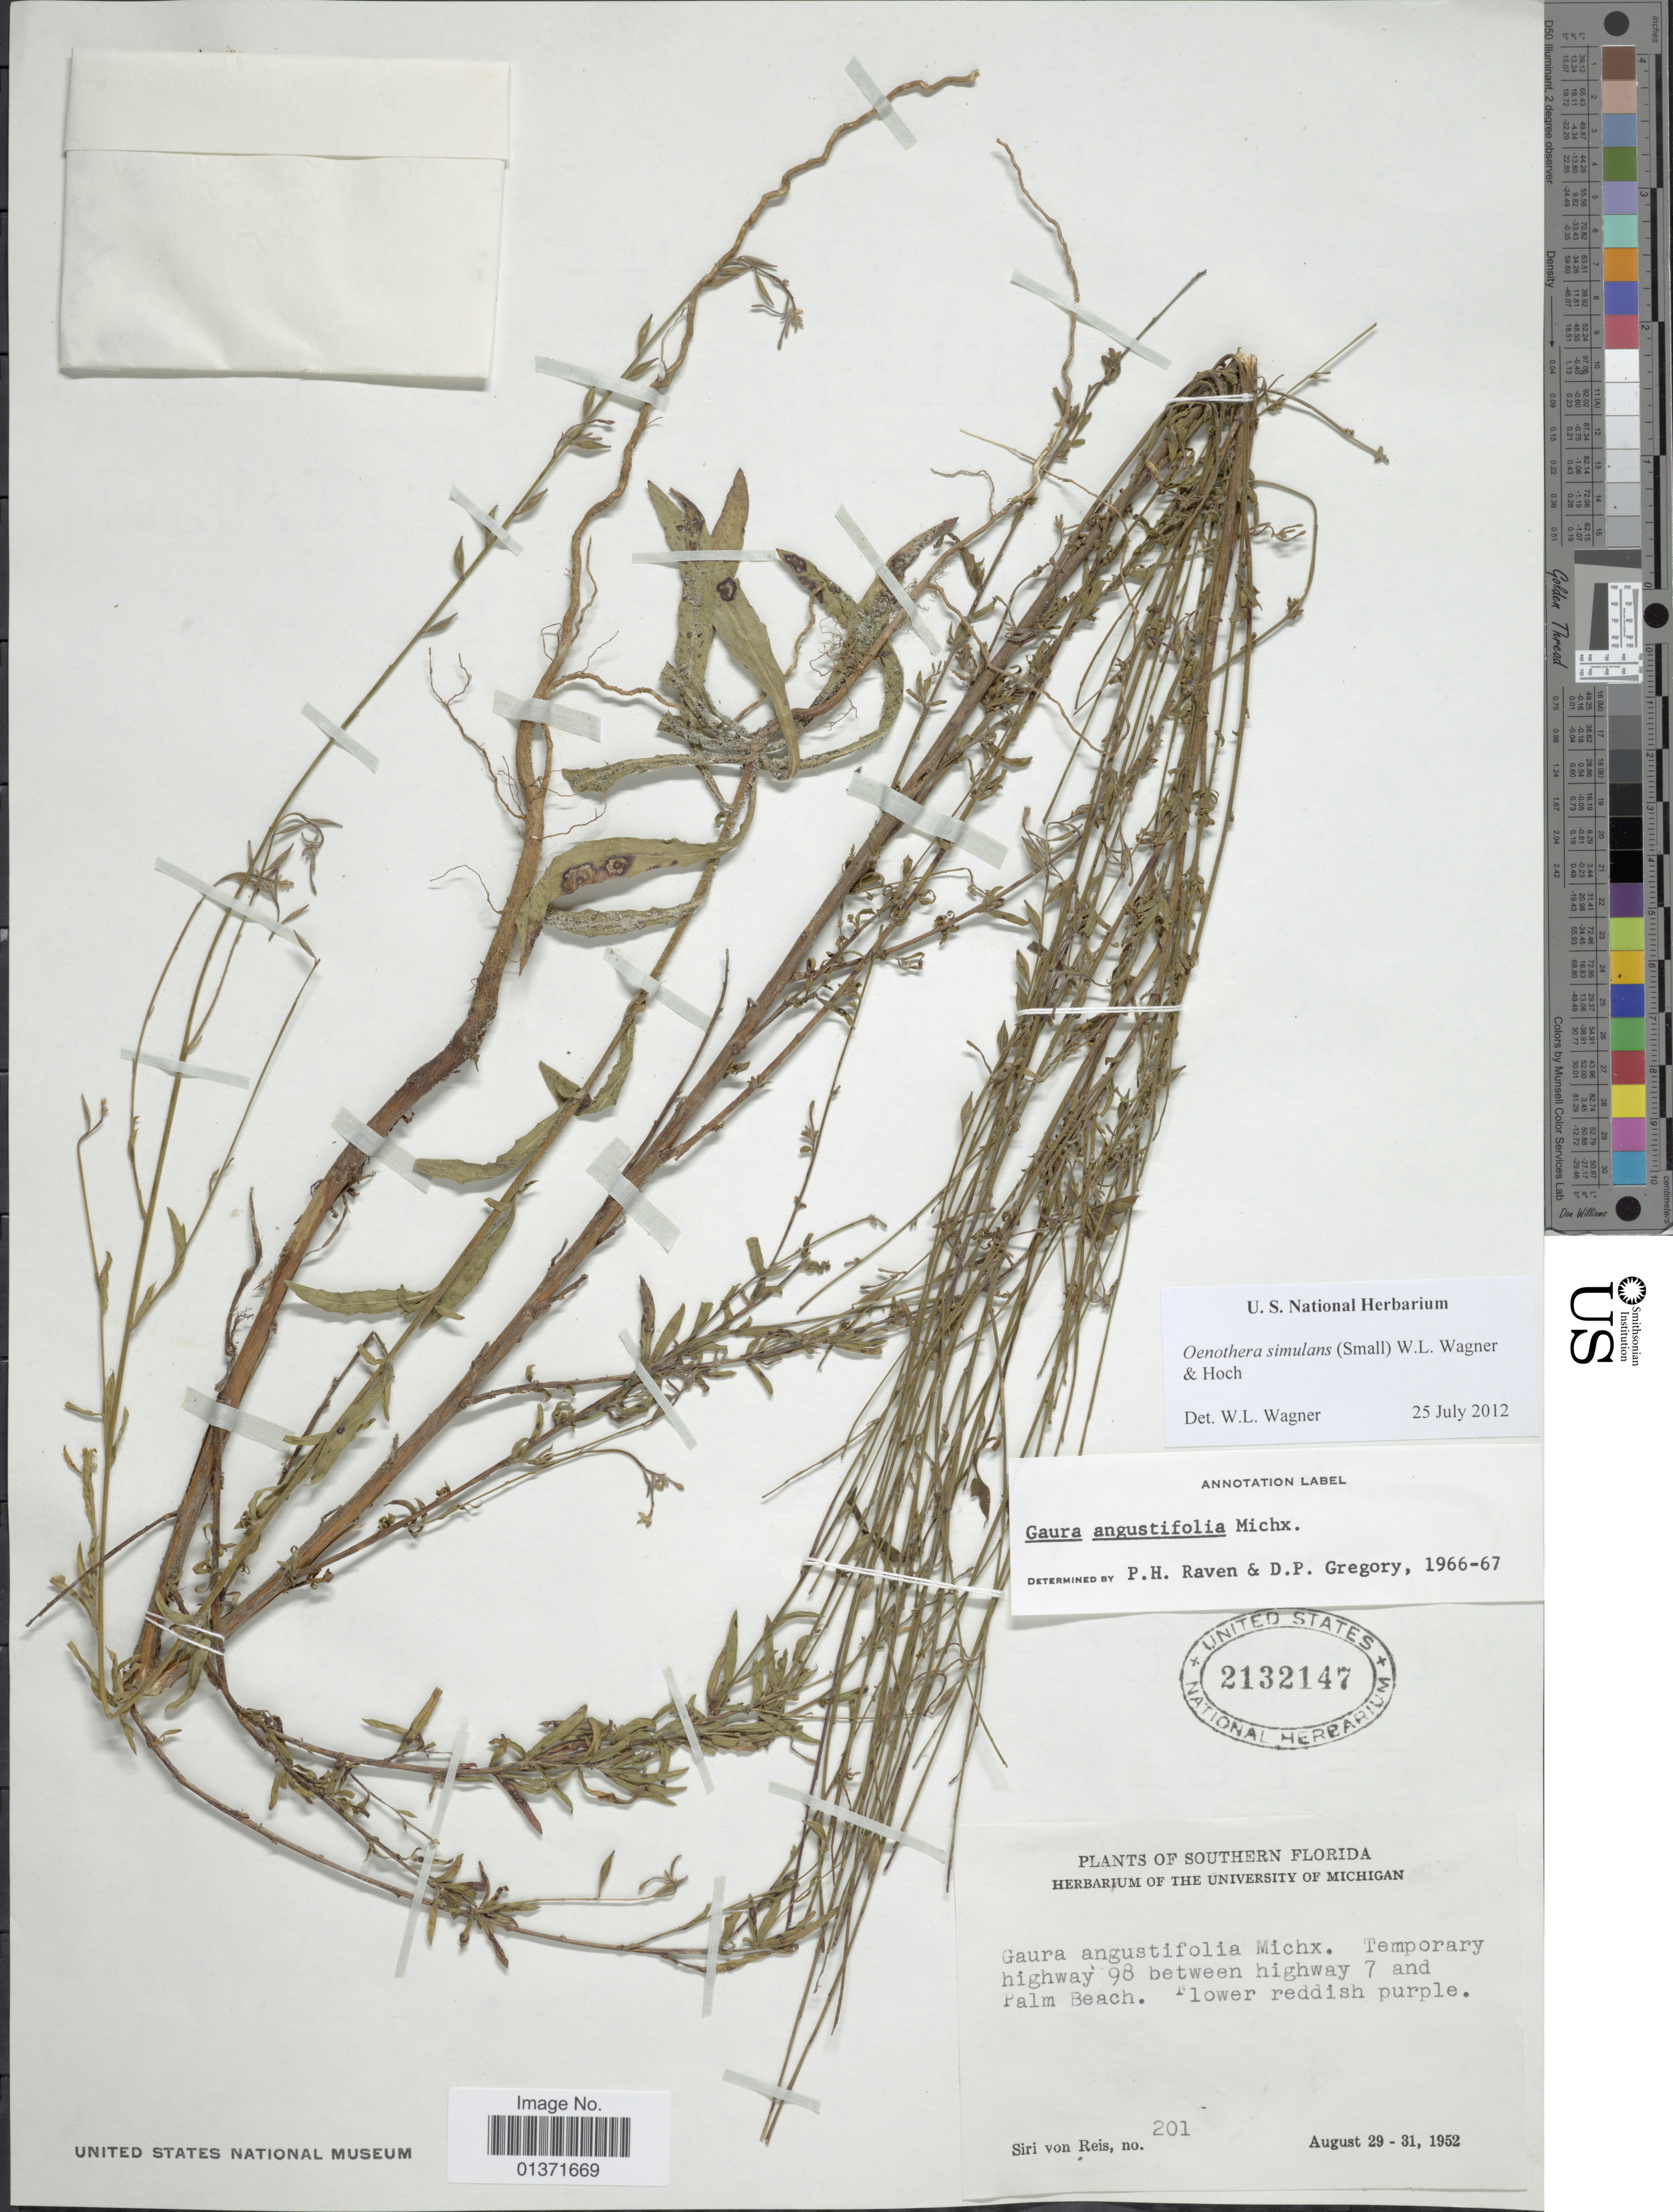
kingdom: Plantae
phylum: Tracheophyta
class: Magnoliopsida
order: Myrtales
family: Onagraceae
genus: Oenothera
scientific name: Oenothera simulans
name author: Michx.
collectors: S. von Reis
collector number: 201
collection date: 1952-08-29/1952-08-31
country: United States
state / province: Florida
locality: Southern Florida, temporary highway 98 between highway 7 and Palm Beach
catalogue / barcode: US 2132147